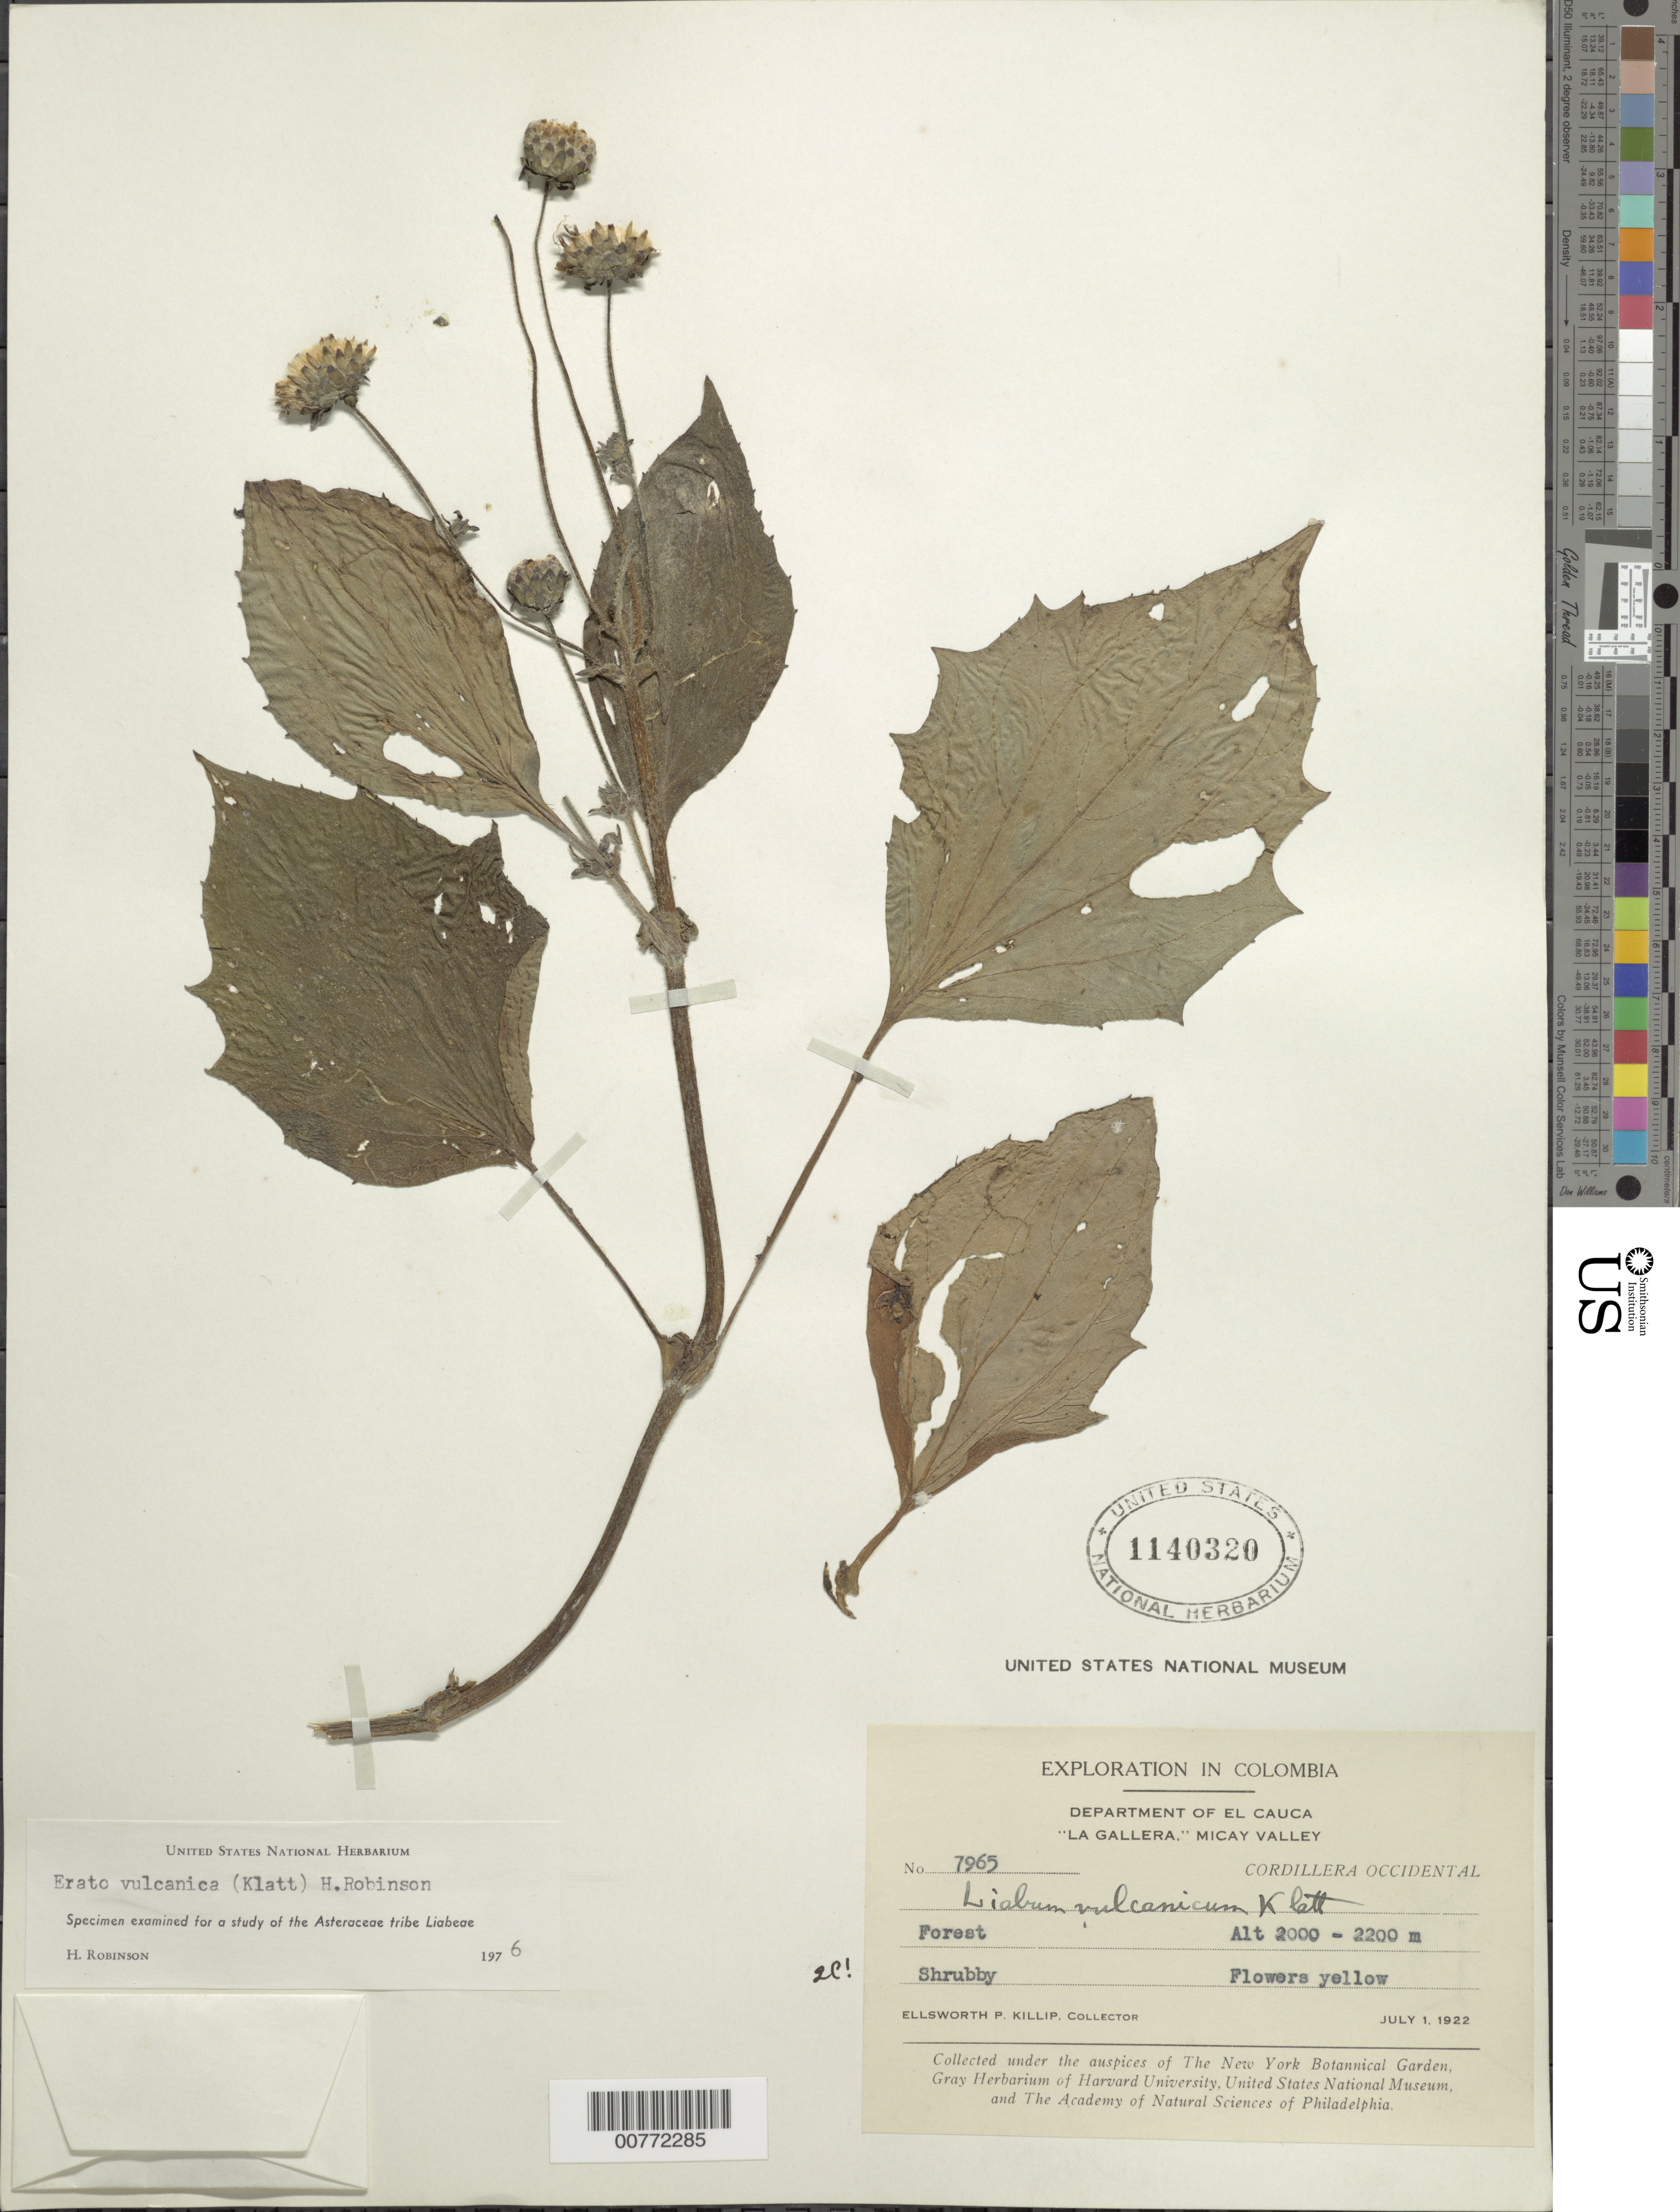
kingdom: Plantae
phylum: Tracheophyta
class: Magnoliopsida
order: Asterales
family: Asteraceae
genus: Erato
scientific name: Erato vulcanica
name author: (Klatt) H. Rob.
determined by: Robinson, Harold E., (US)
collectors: E. P. Killip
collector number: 7965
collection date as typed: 1-Jul-22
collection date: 1922-07-01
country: Colombia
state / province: Cauca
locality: Cordillera occidental, "La Gallera" Micay valley, near Rio San Joaquin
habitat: Forest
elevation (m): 2000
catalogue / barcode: US 1140320